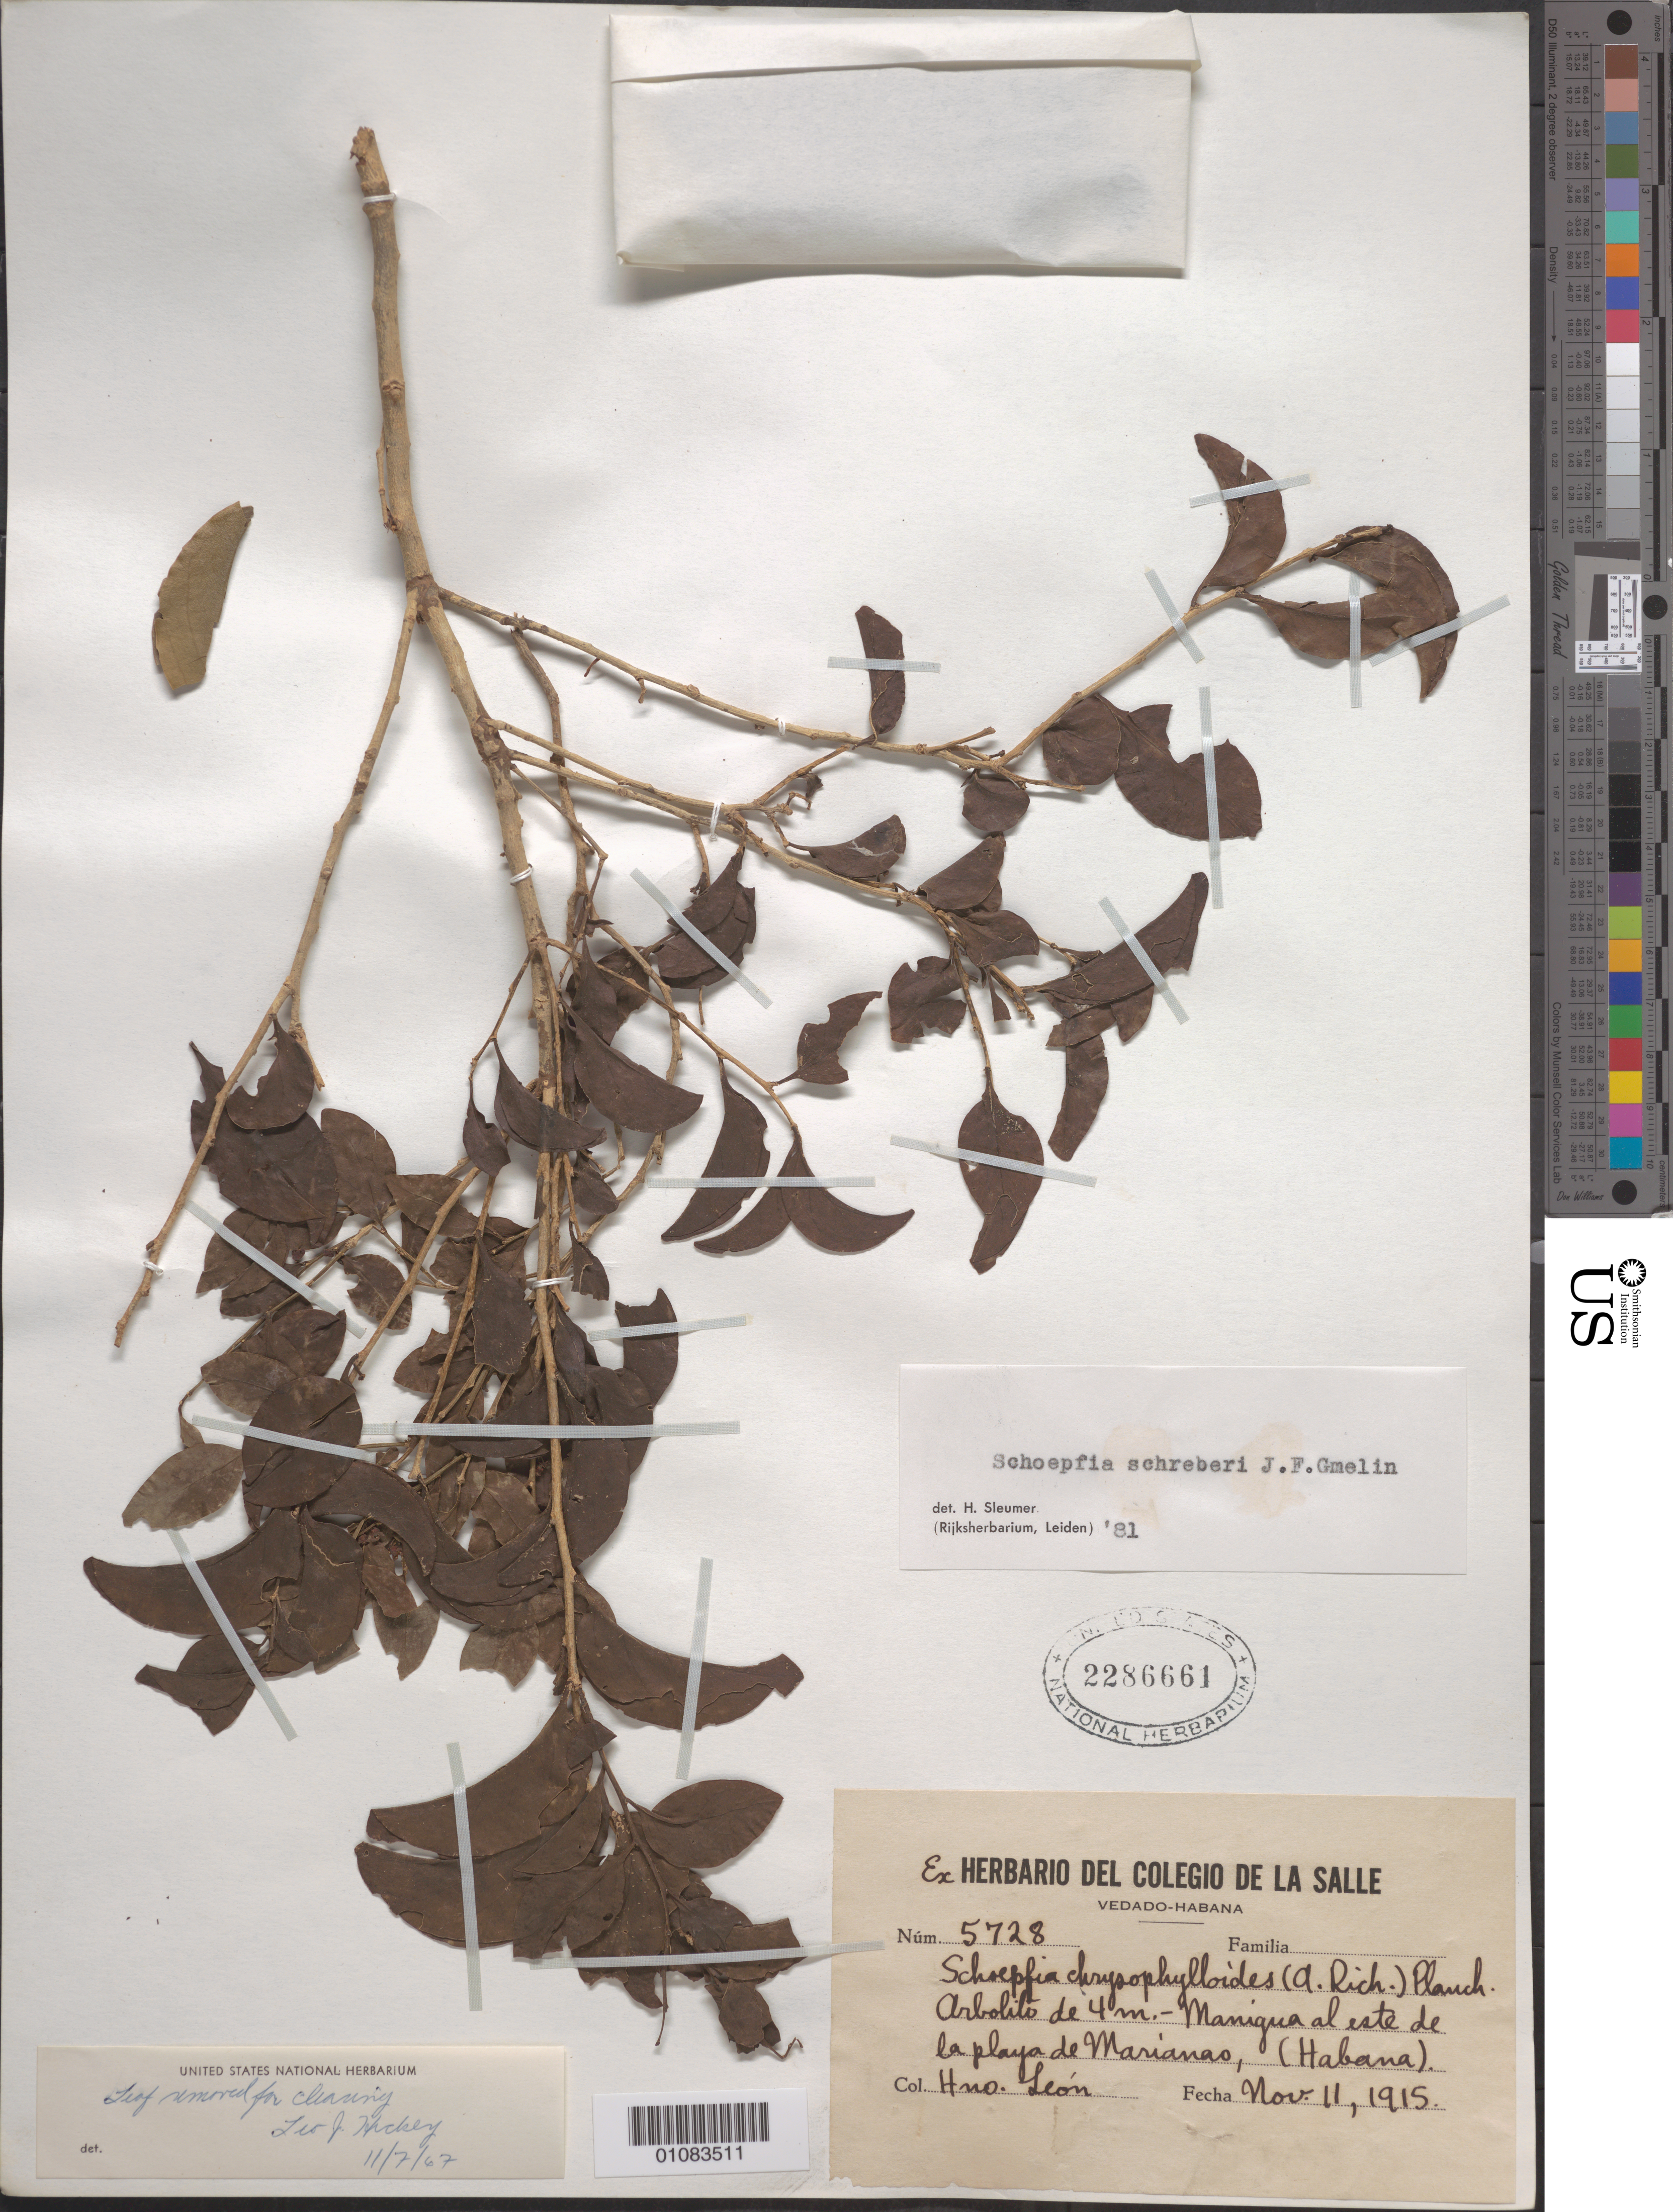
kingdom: Plantae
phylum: Tracheophyta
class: Magnoliopsida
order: Santalales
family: Schoepfiaceae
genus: Schoepfia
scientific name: Schoepfia schreberi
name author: J.F. Gmel.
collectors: Bro. León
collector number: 5728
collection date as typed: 11 Nov 1915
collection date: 1915-11-11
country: Cuba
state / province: La Habana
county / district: Municipio Playa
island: Cuba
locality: Maniqua al este de la playa de Marianao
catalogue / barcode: US 2286661